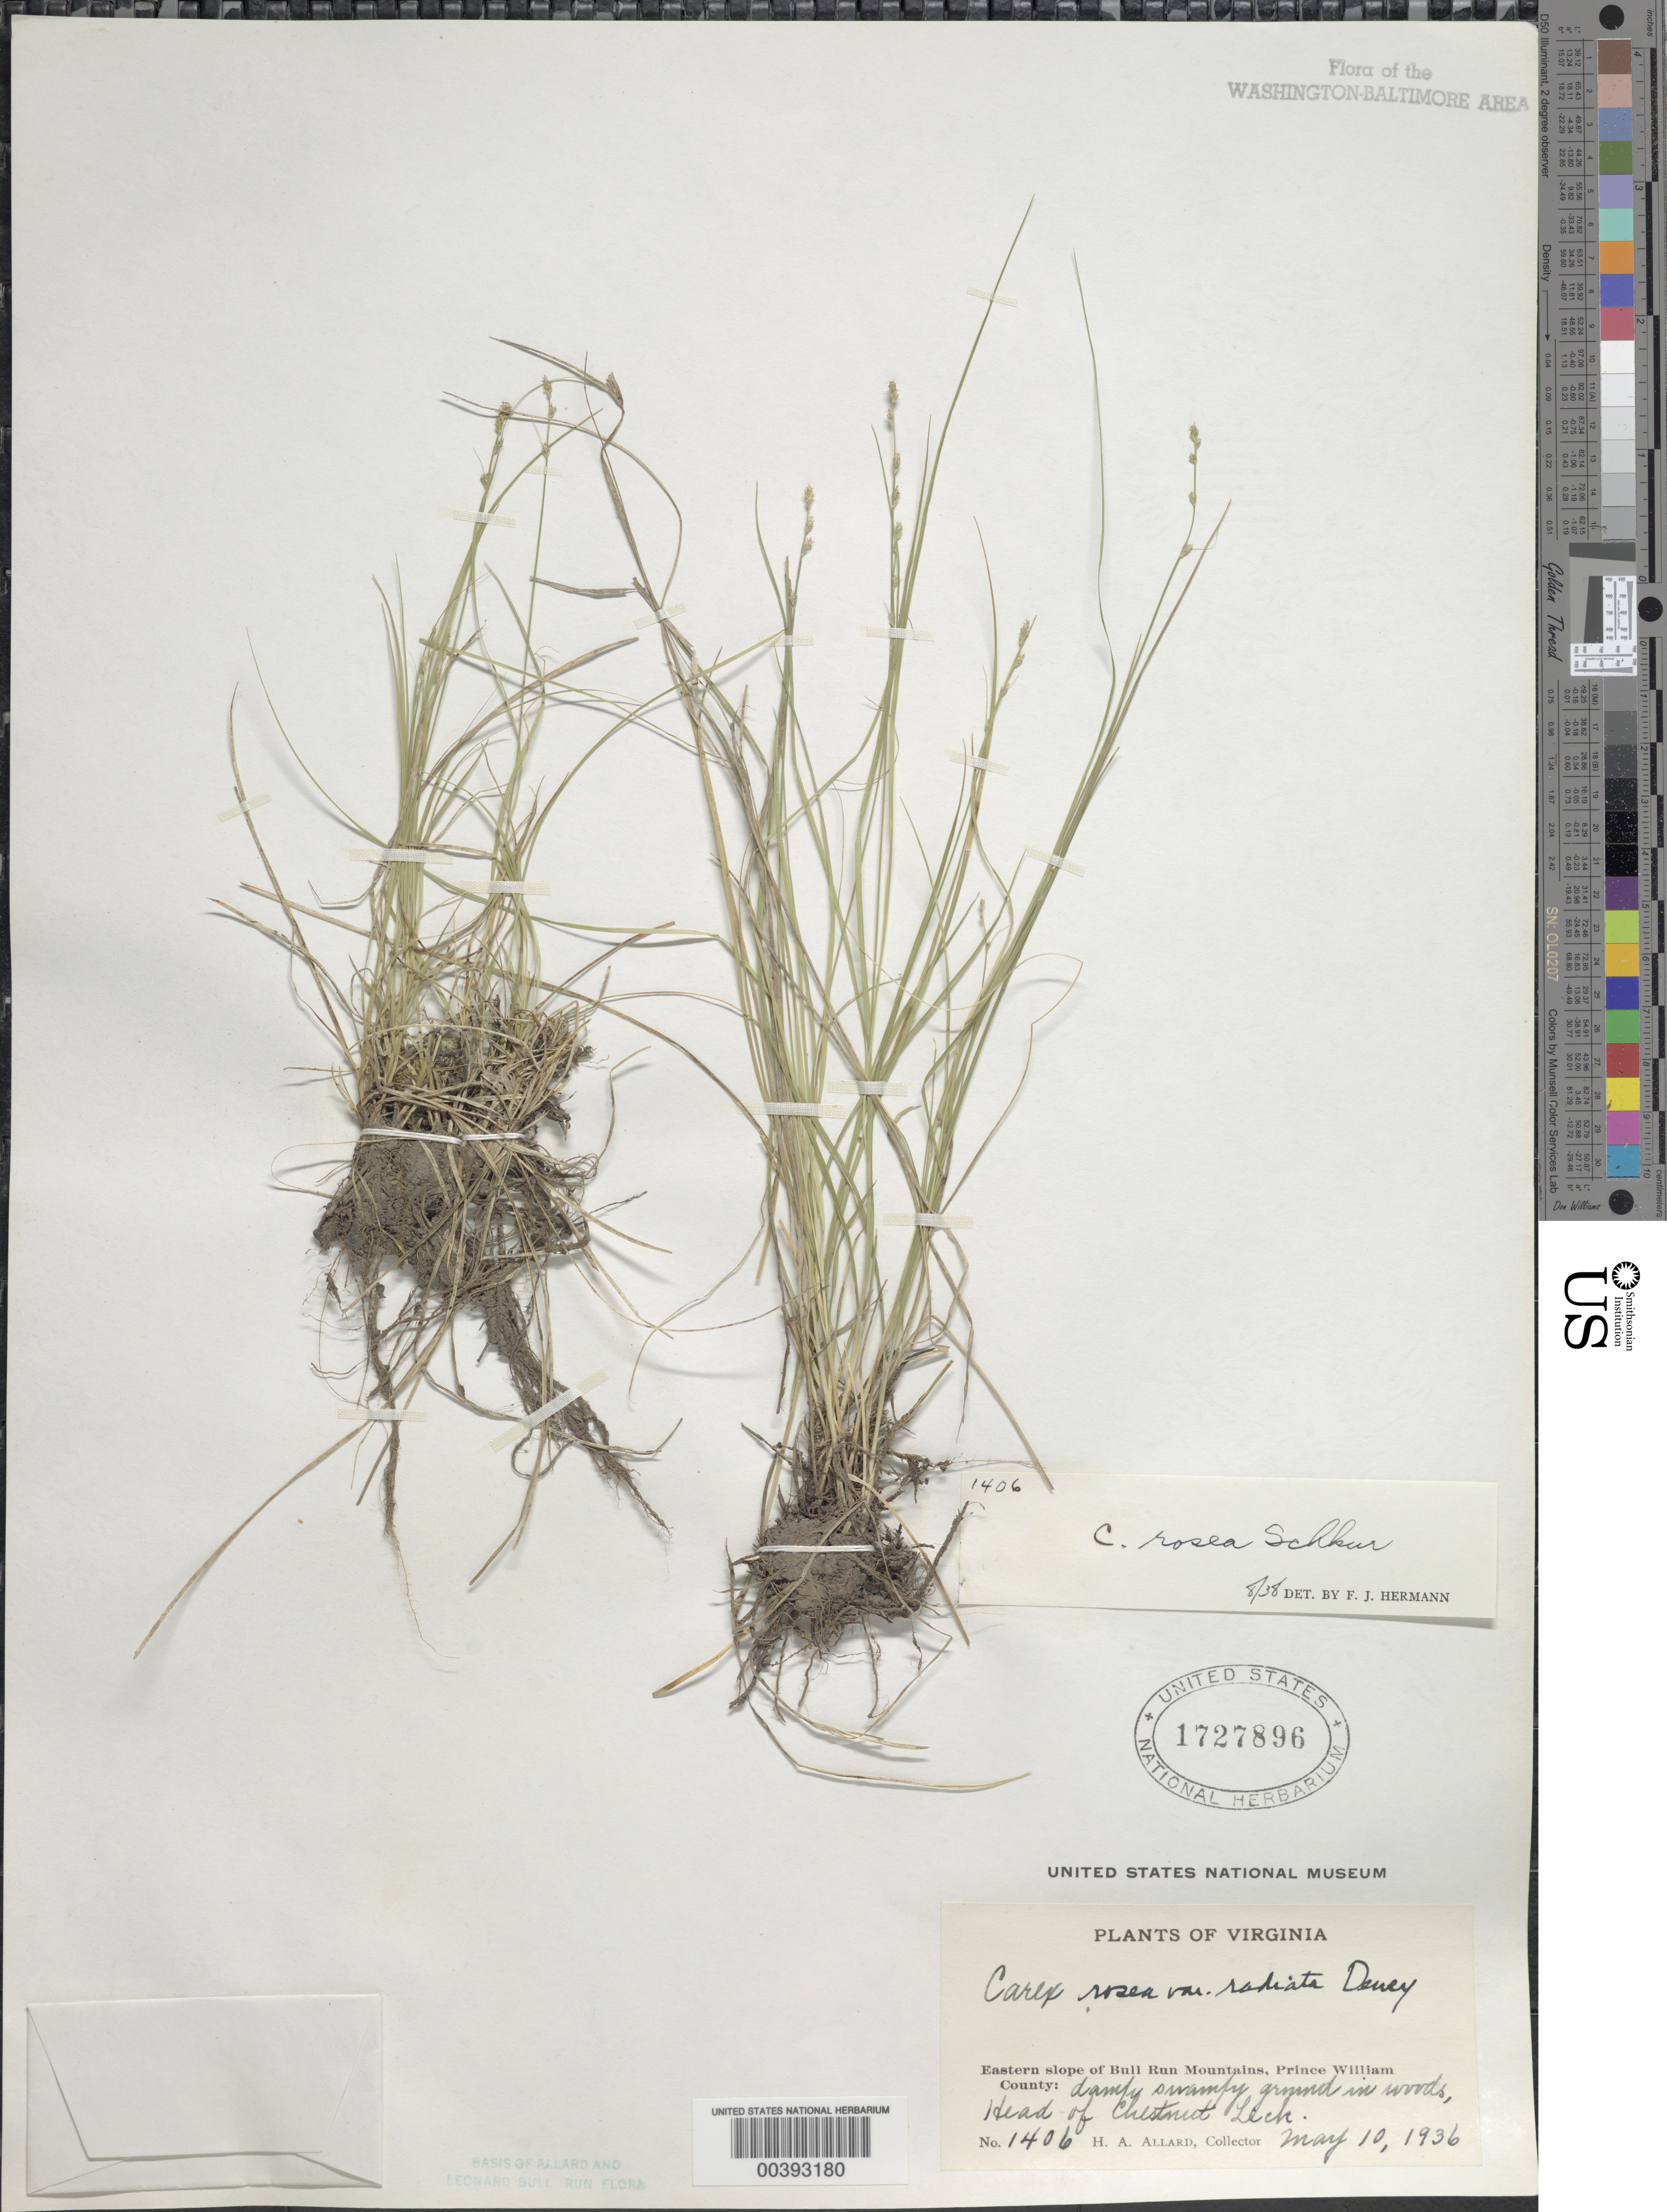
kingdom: Plantae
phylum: Tracheophyta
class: Liliopsida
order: Poales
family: Cyperaceae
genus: Carex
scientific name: Carex rosea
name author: Willd.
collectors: H. A. Allard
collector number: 1406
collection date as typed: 10 May 1936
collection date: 1936-05-10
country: United States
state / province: Virginia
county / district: Prince William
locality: Chestnut Lick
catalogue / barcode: US 1727896